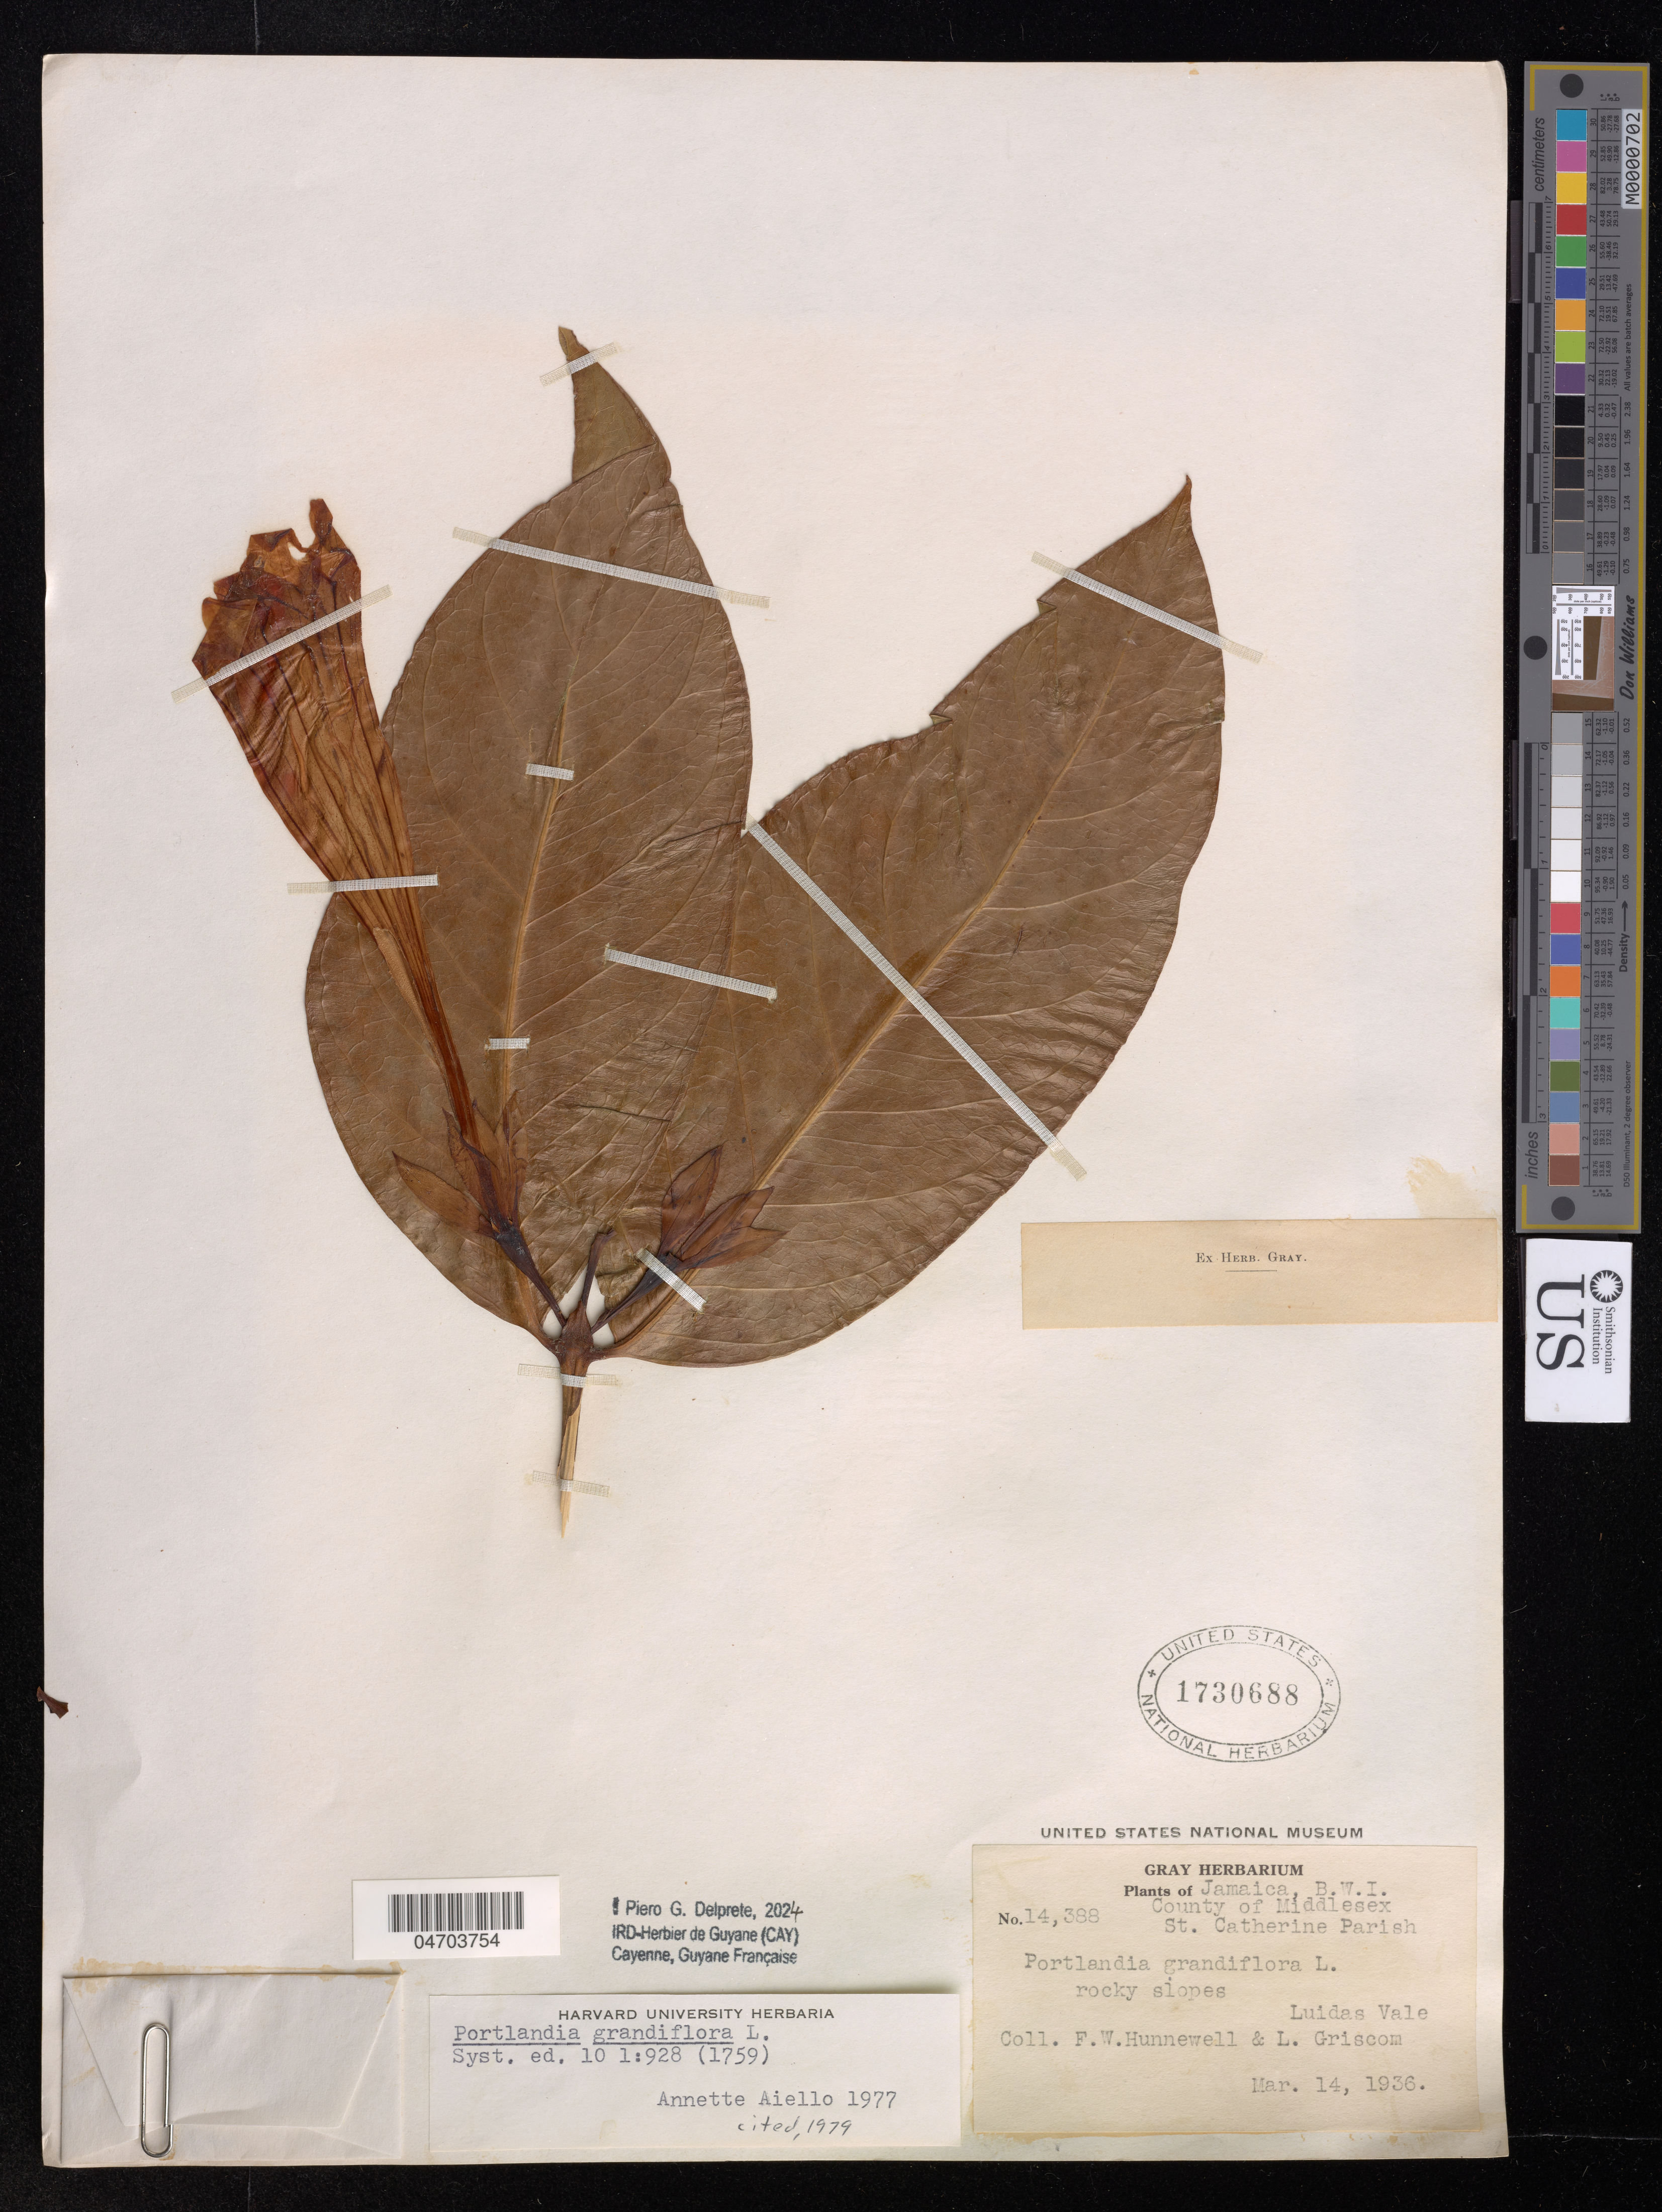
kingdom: Plantae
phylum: Tracheophyta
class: Magnoliopsida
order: Gentianales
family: Rubiaceae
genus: Portlandia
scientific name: Portlandia grandiflora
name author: L.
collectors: F. Hunnewell, L. Griscom & L. Vale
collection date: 1936-03-14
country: Jamaica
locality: County of Middlesex, St. Catherine Parish.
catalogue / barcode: US 1730688